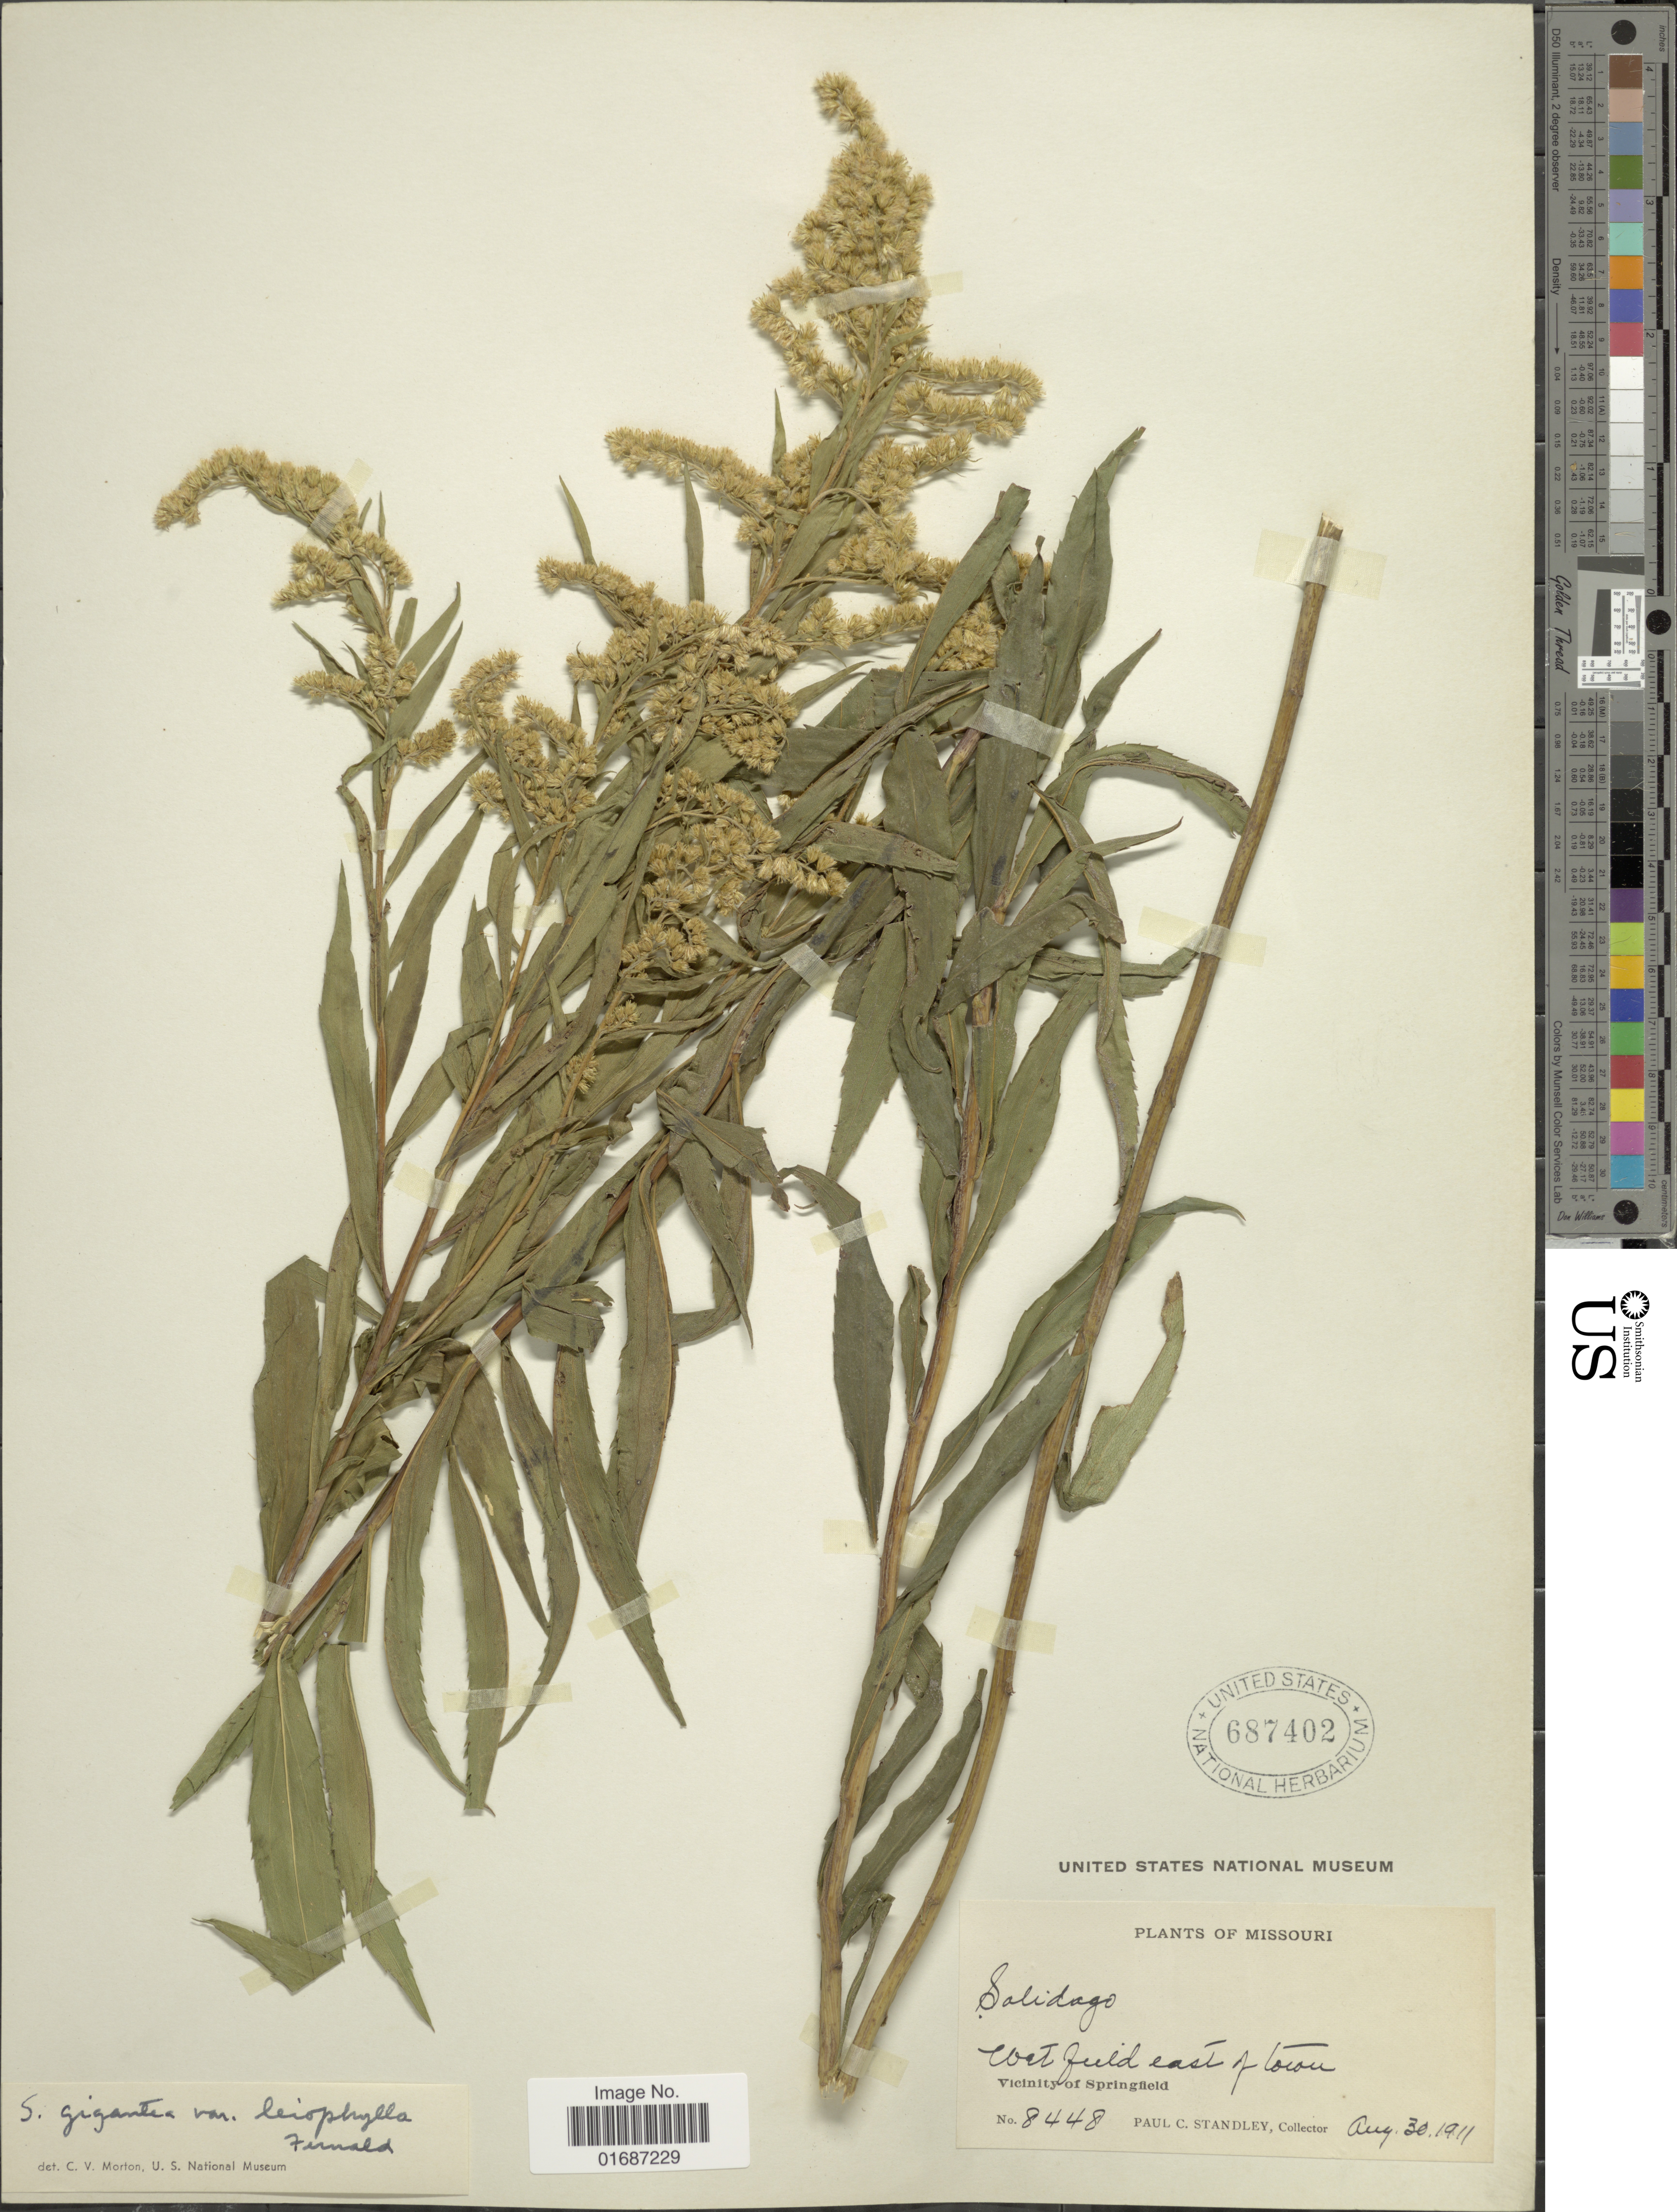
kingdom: Plantae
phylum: Tracheophyta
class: Magnoliopsida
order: Asterales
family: Asteraceae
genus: Solidago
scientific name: Solidago gigantea var. leiophylla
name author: Fernald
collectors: P. C. Standley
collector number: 8448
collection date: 1911-08-30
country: United States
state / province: Missouri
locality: Wet field east of town, Vicinity of Springfield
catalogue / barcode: US 687402